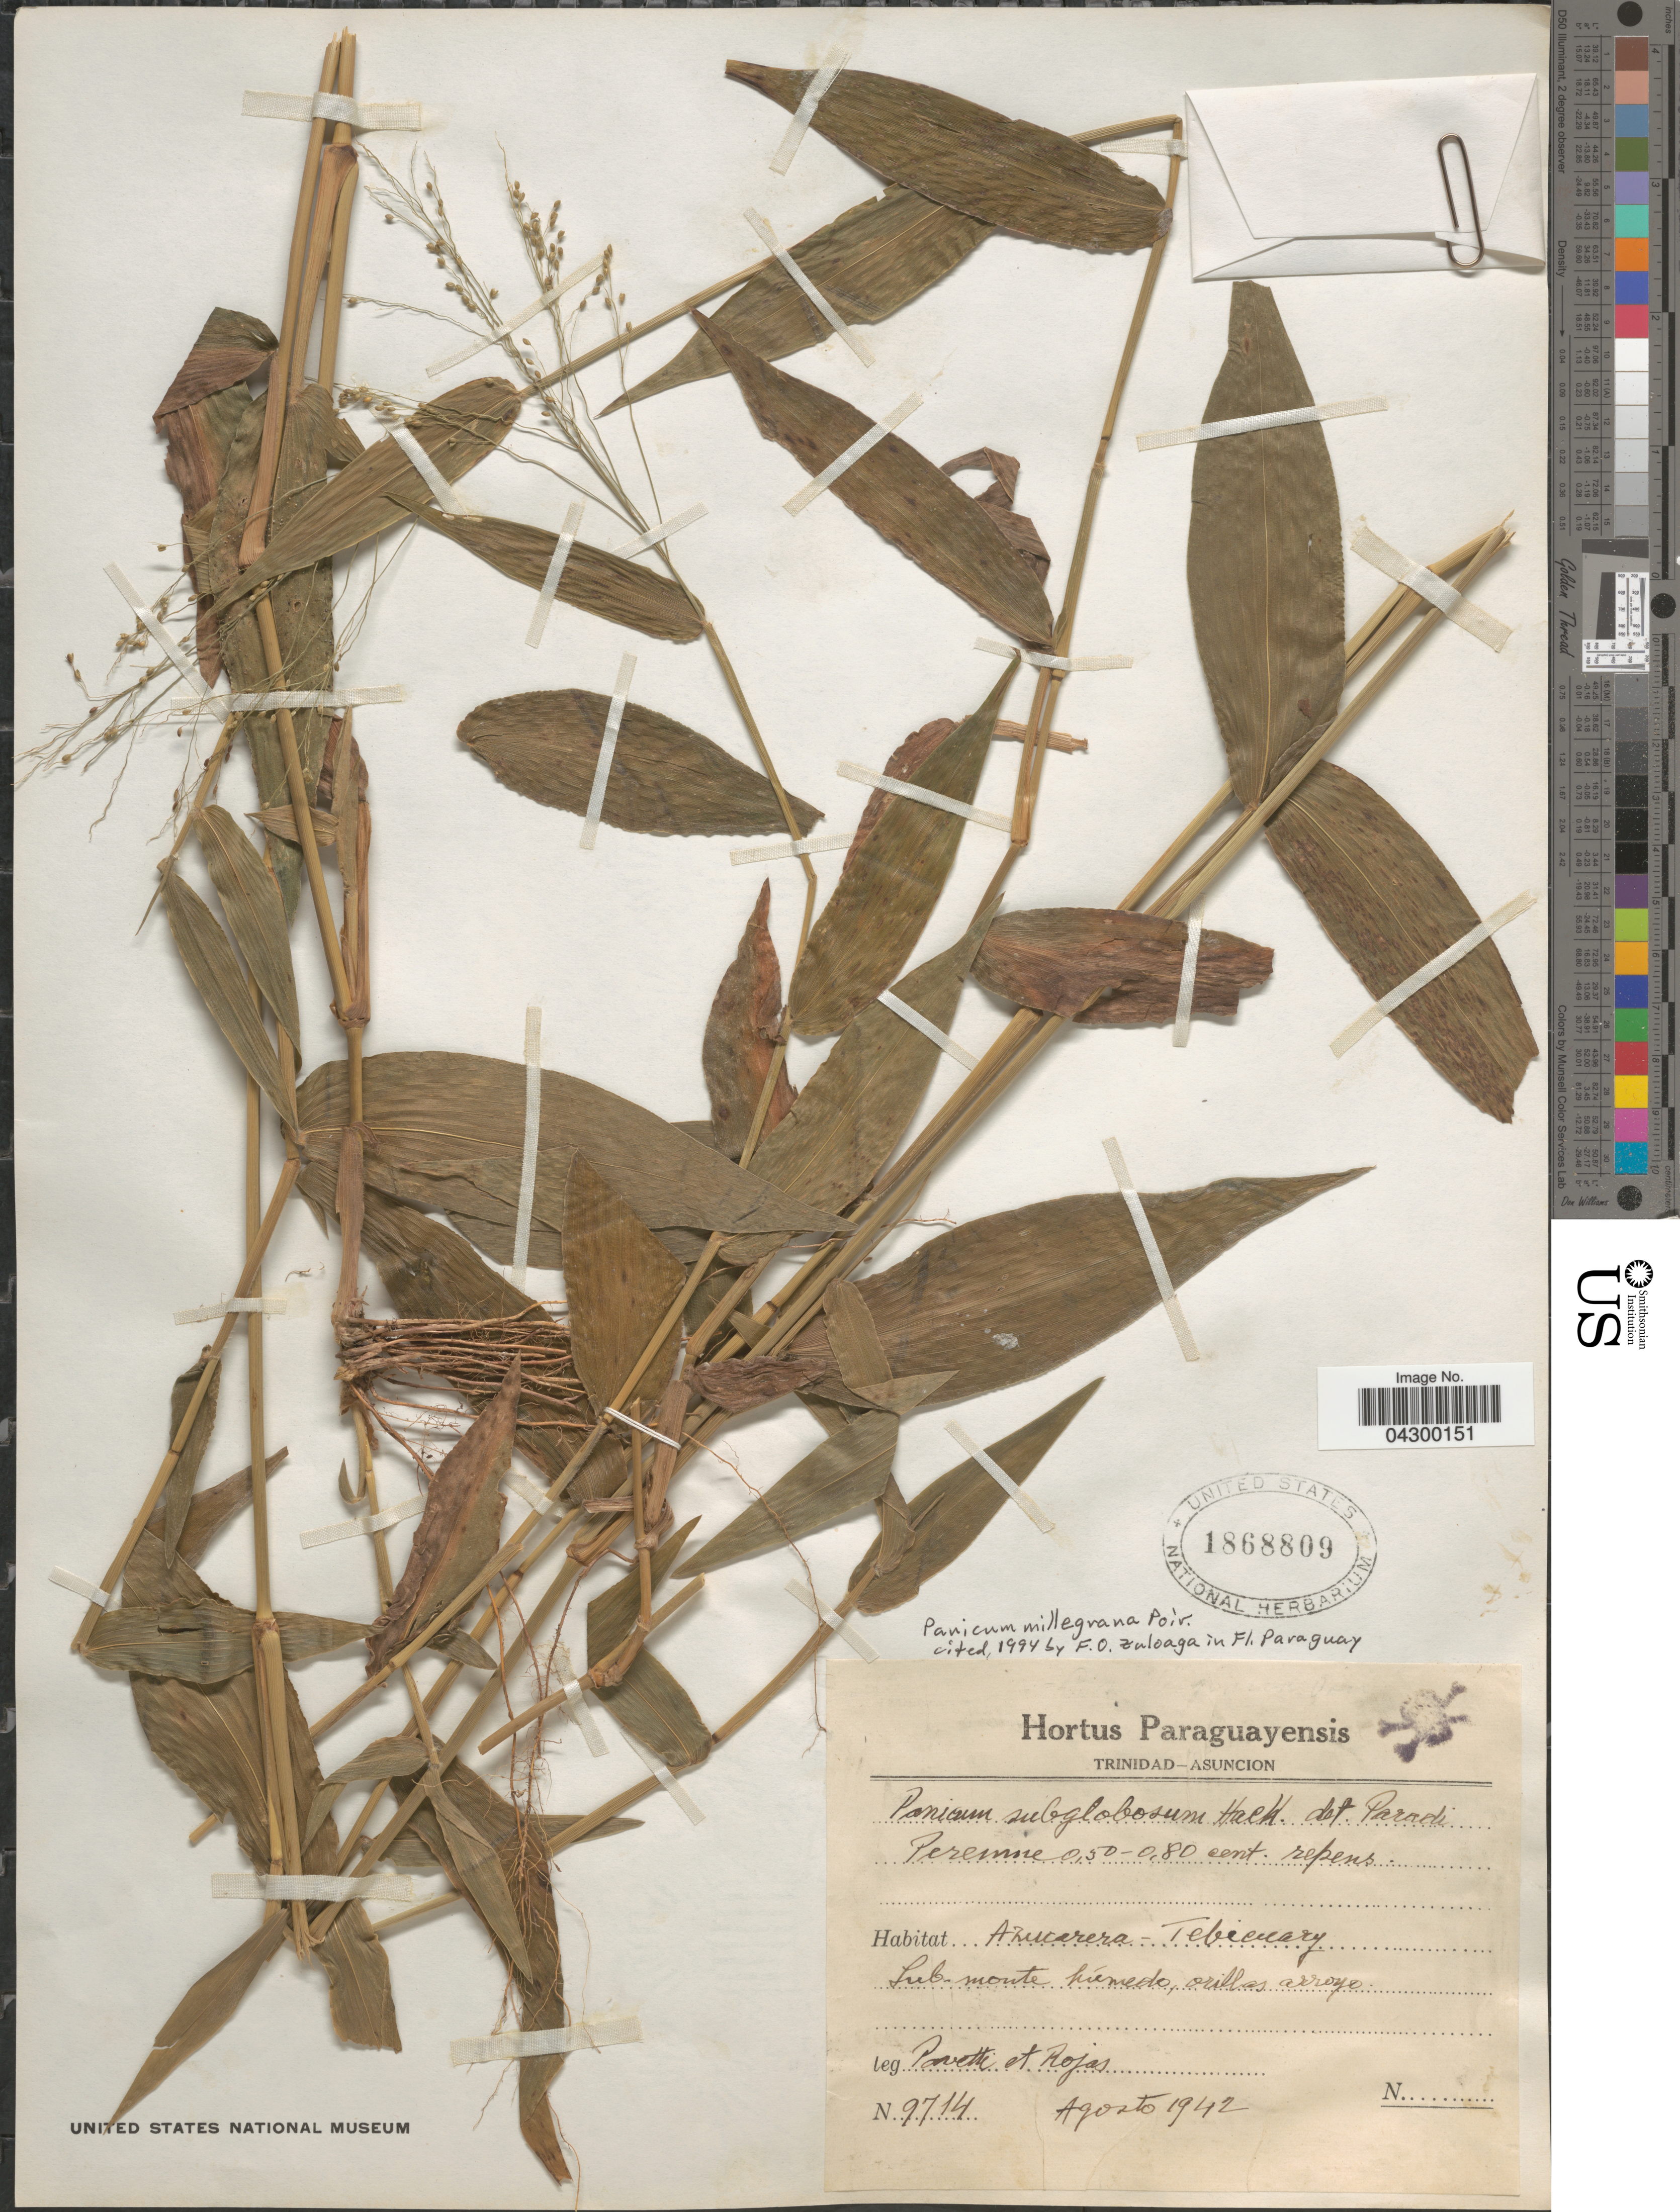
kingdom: Plantae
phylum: Tracheophyta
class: Liliopsida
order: Poales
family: Poaceae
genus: Panicum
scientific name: Panicum millegrana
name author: Poir.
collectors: -. Pavetti & Rojas, --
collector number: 9714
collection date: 1942-08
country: Paraguay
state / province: Asuncion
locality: Azucarera - Tebicuary.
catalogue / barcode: US 1868809